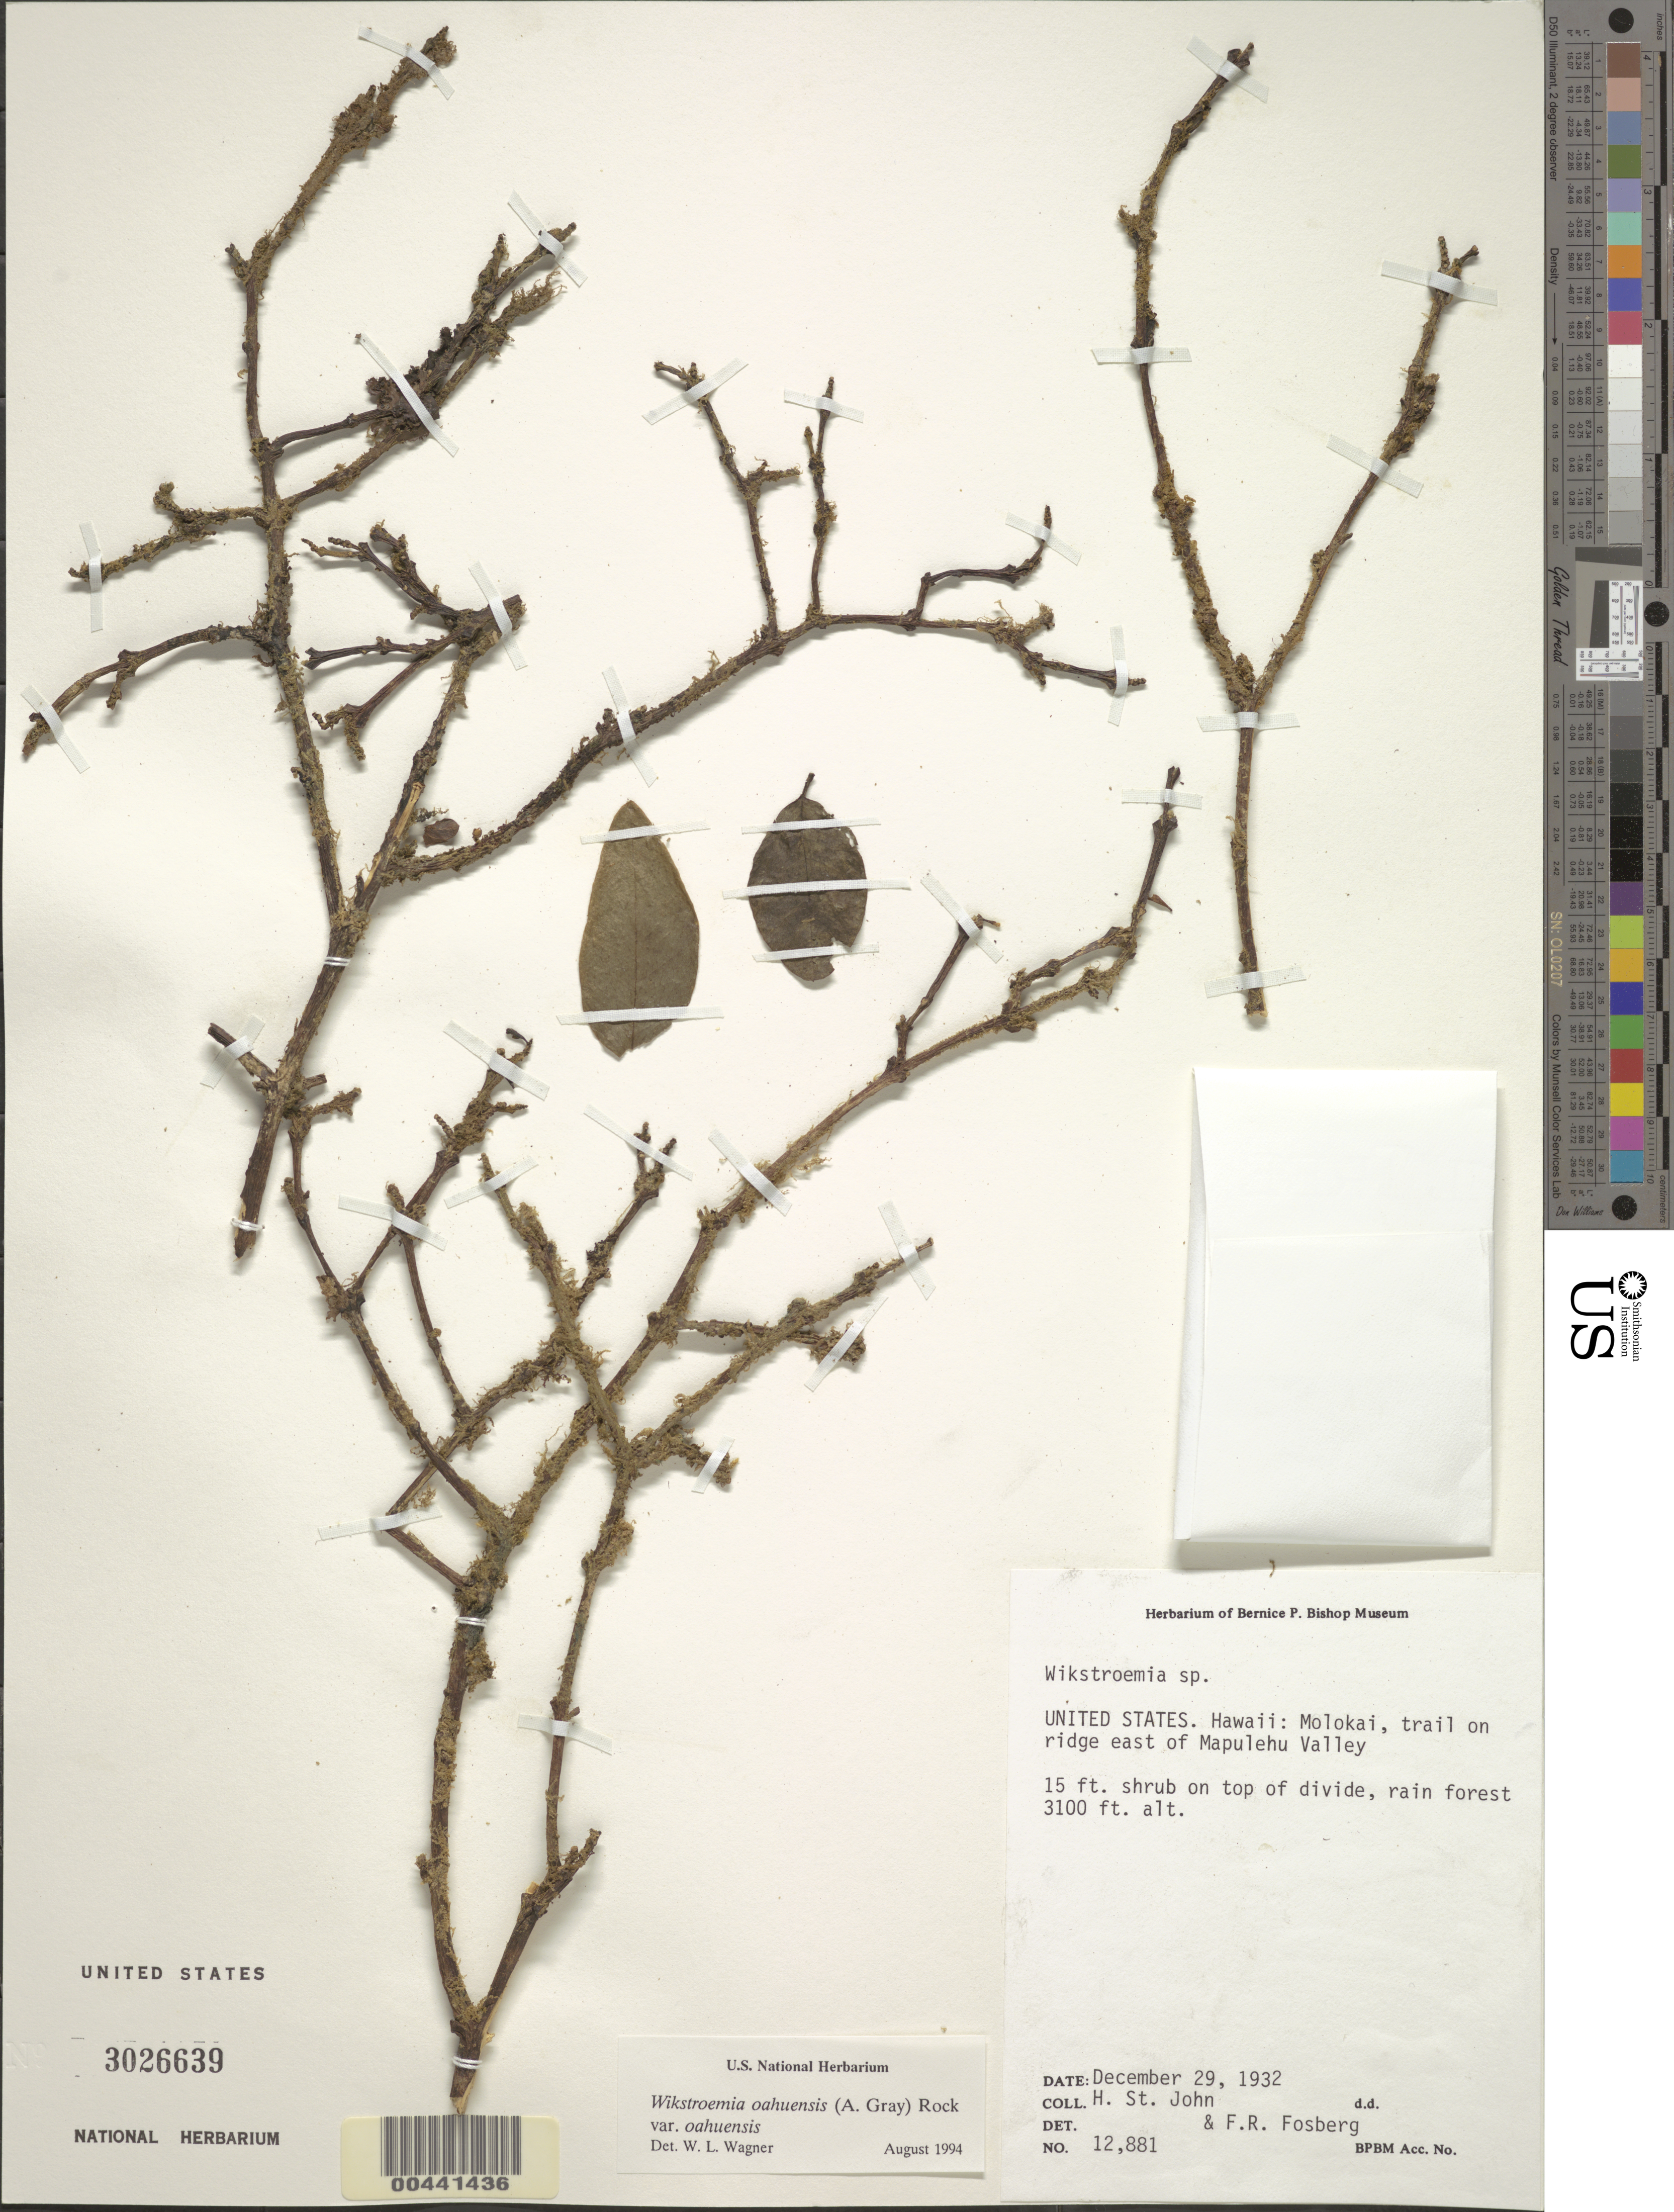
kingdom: Plantae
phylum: Tracheophyta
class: Magnoliopsida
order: Malvales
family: Thymelaeaceae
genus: Wikstroemia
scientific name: Wikstroemia oahuensis var. oahuensis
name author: (A. Gray) Rock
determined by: Wagner, W. L., (BOT), Smithsonian Institution - National Museum of Natural History (UNITED STATES)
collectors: H. St. John & F. R. Fosberg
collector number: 12881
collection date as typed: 29 Dec 1932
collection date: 1932-12-29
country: United States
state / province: Hawaii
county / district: Maui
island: Moloka'i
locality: Trail on ridge E of Mapulehu Valley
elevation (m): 945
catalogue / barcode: US 3026639